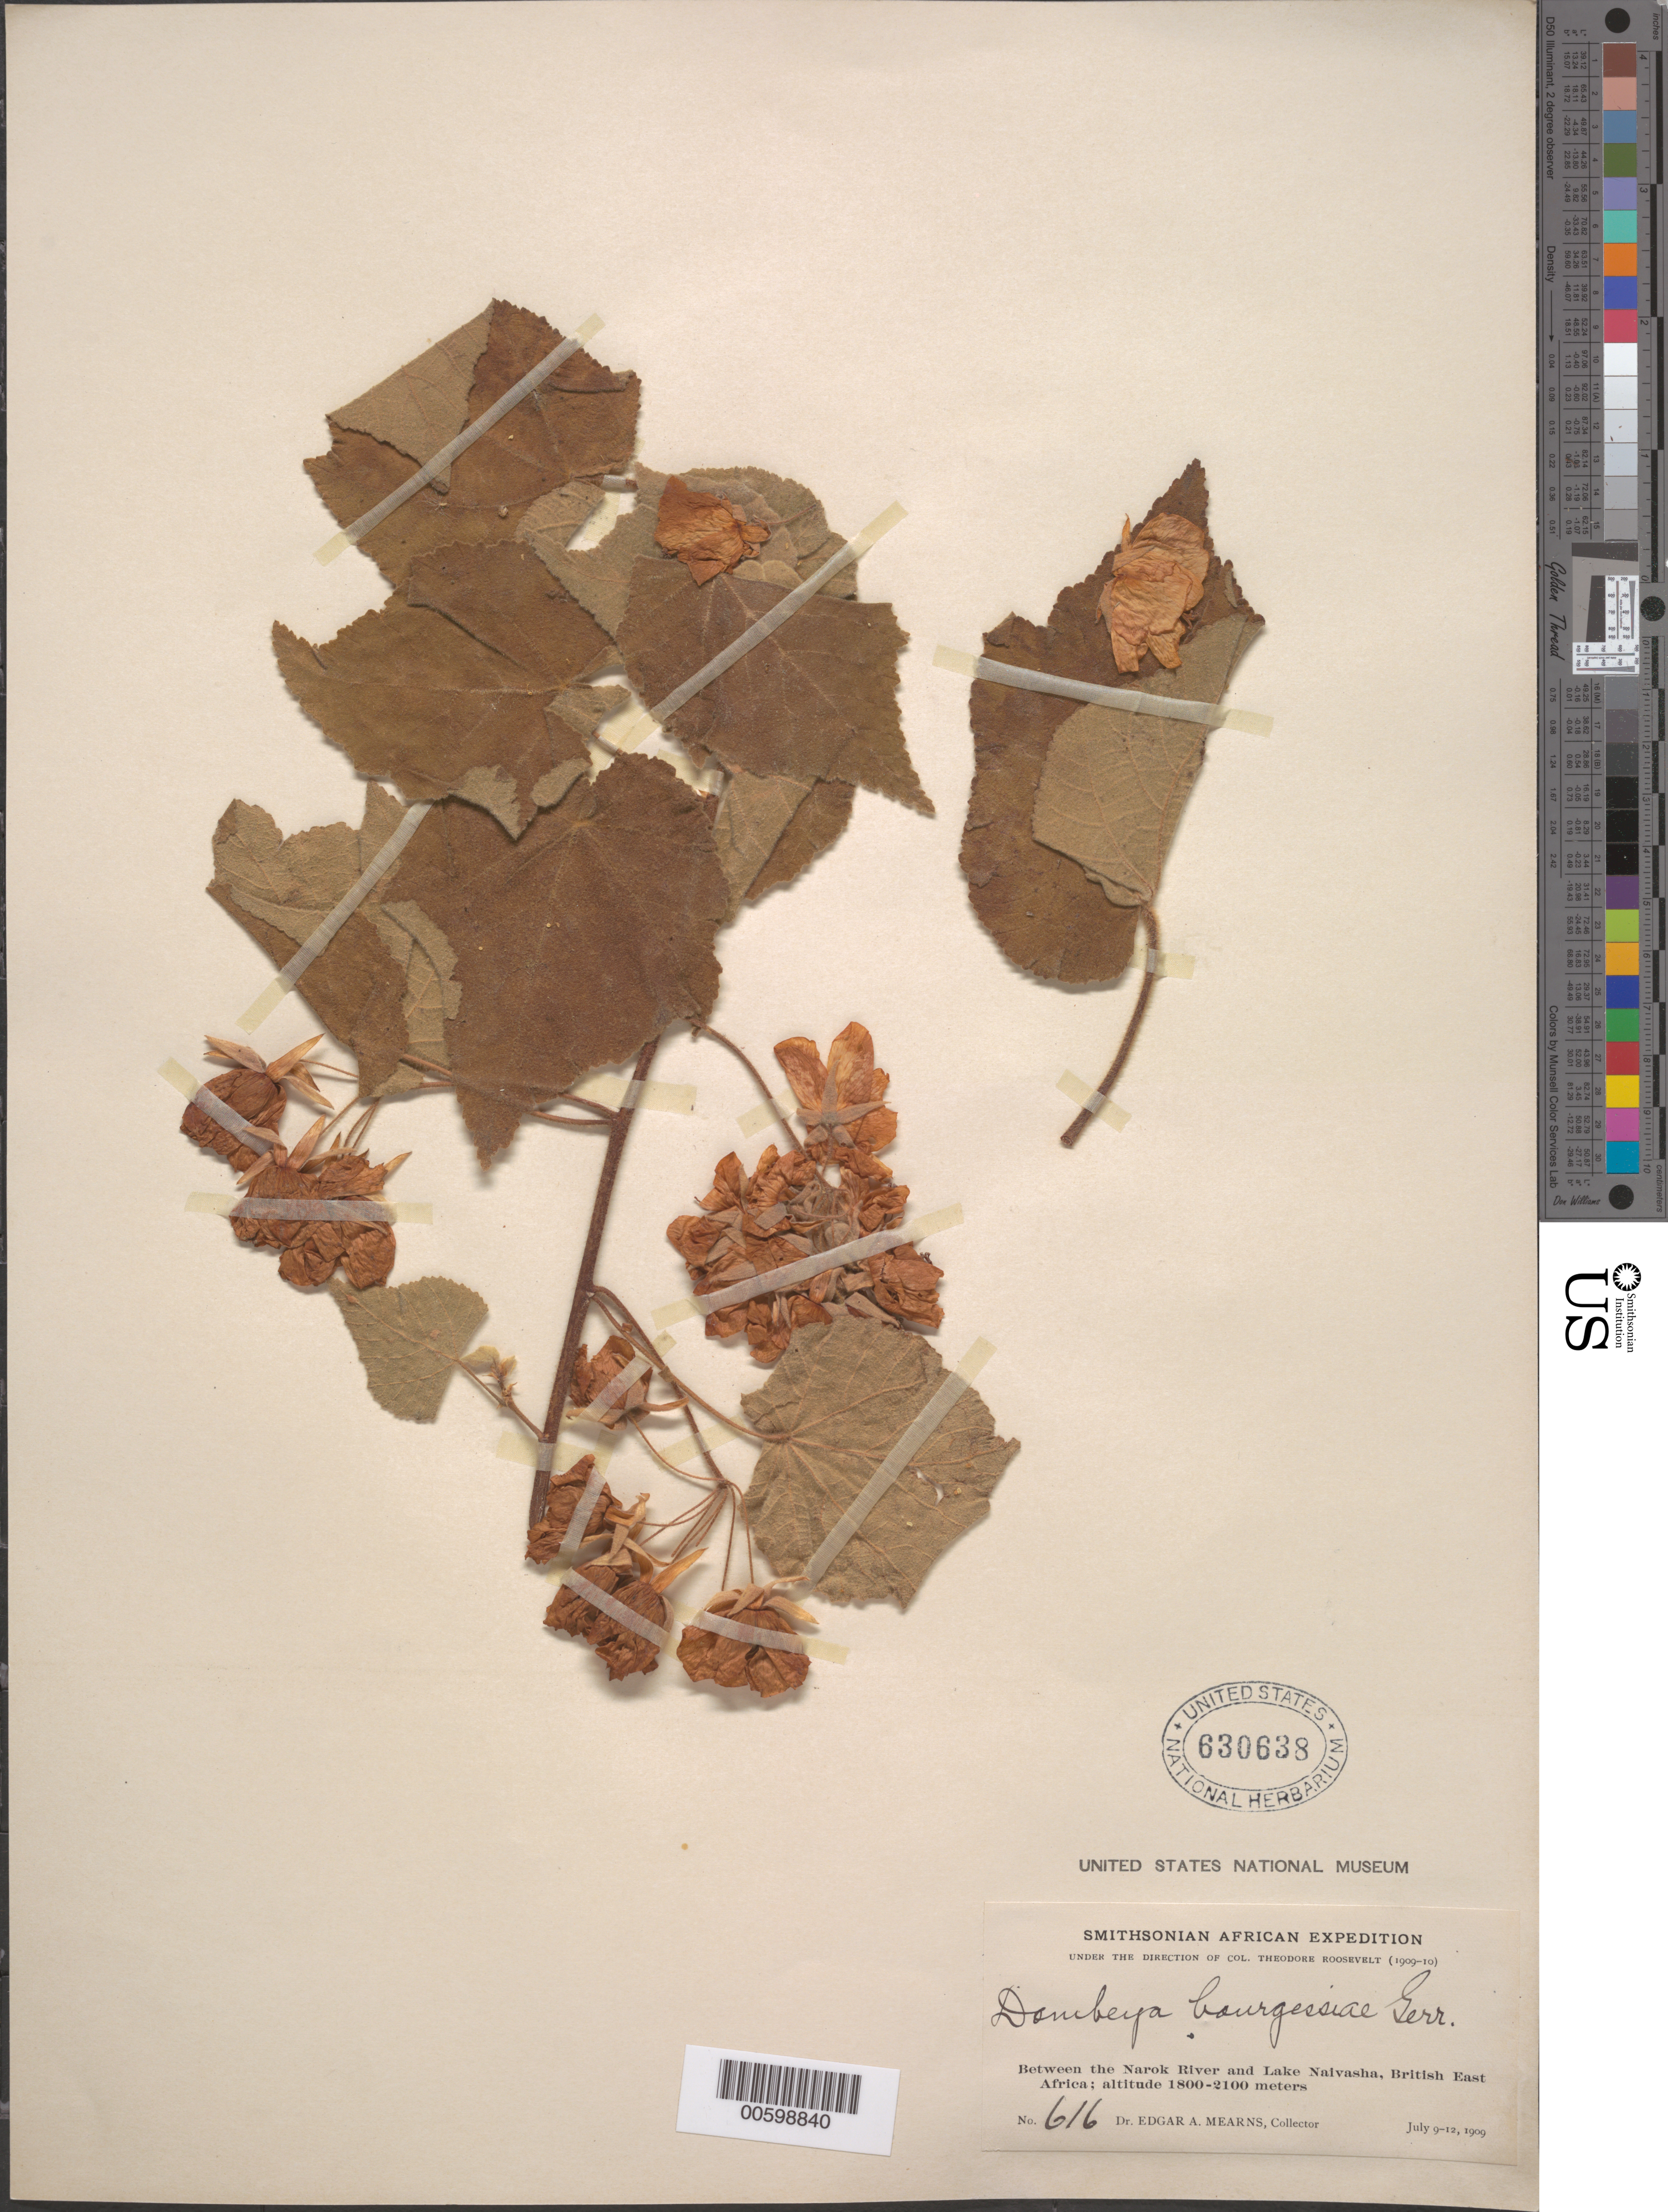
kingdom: Plantae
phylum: Tracheophyta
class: Magnoliopsida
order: Malvales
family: Malvaceae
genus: Dombeya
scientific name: Dombeya burgessiae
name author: Gerrard ex Harv.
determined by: Jourdain-Fievet, L.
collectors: E. A. Mearns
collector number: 616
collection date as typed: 09 Jul 1909 to 12 Jul 1909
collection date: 1909-07-09/1909-07-12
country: Kenya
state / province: Nakuru / Narok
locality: Between the Narok River and Lake Naivasha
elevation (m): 1800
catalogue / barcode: US 630638